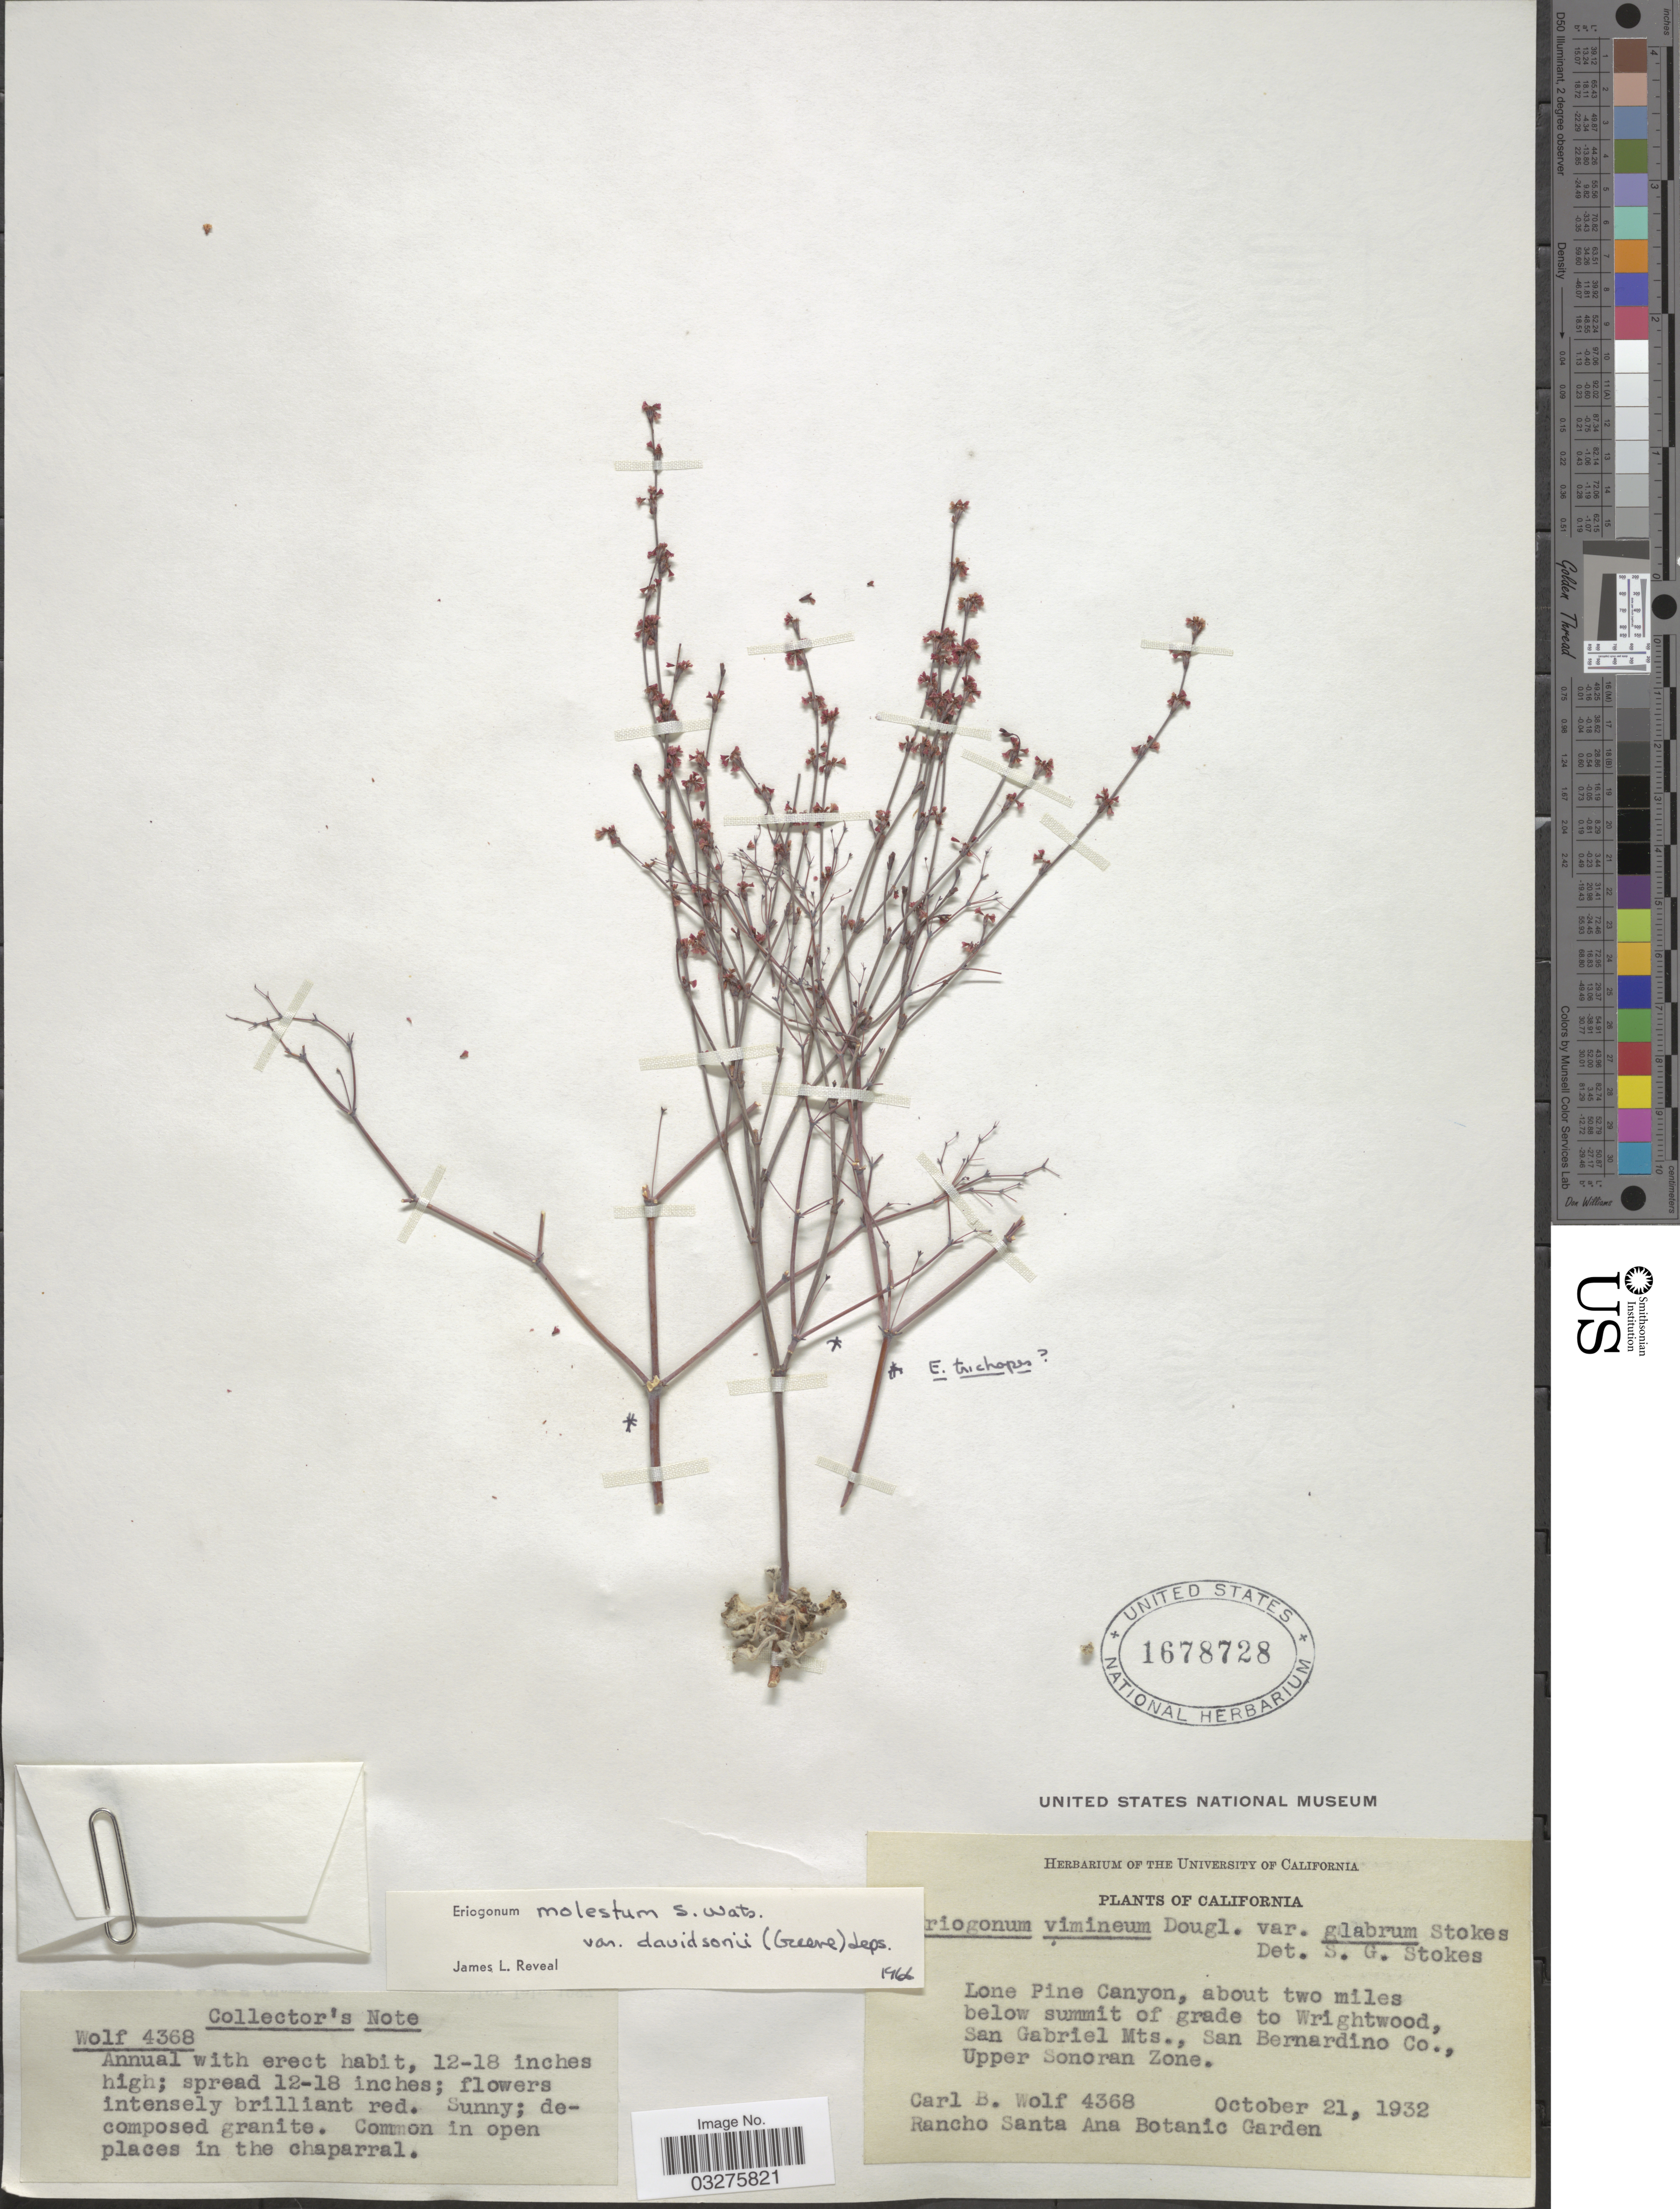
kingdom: Plantae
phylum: Tracheophyta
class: Magnoliopsida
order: Caryophyllales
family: Polygonaceae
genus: Eriogonum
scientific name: Eriogonum davidsonii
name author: Greene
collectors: C. B. Wolf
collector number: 4368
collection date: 1932-10-21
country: United States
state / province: California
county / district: Los Angeles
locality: Lone Pine Canyon, about two miles below summit of grade to Wrightwood, San Gabriel Mts., San Bernardino Co., Upper Sonoran Zone.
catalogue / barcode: US 1678728